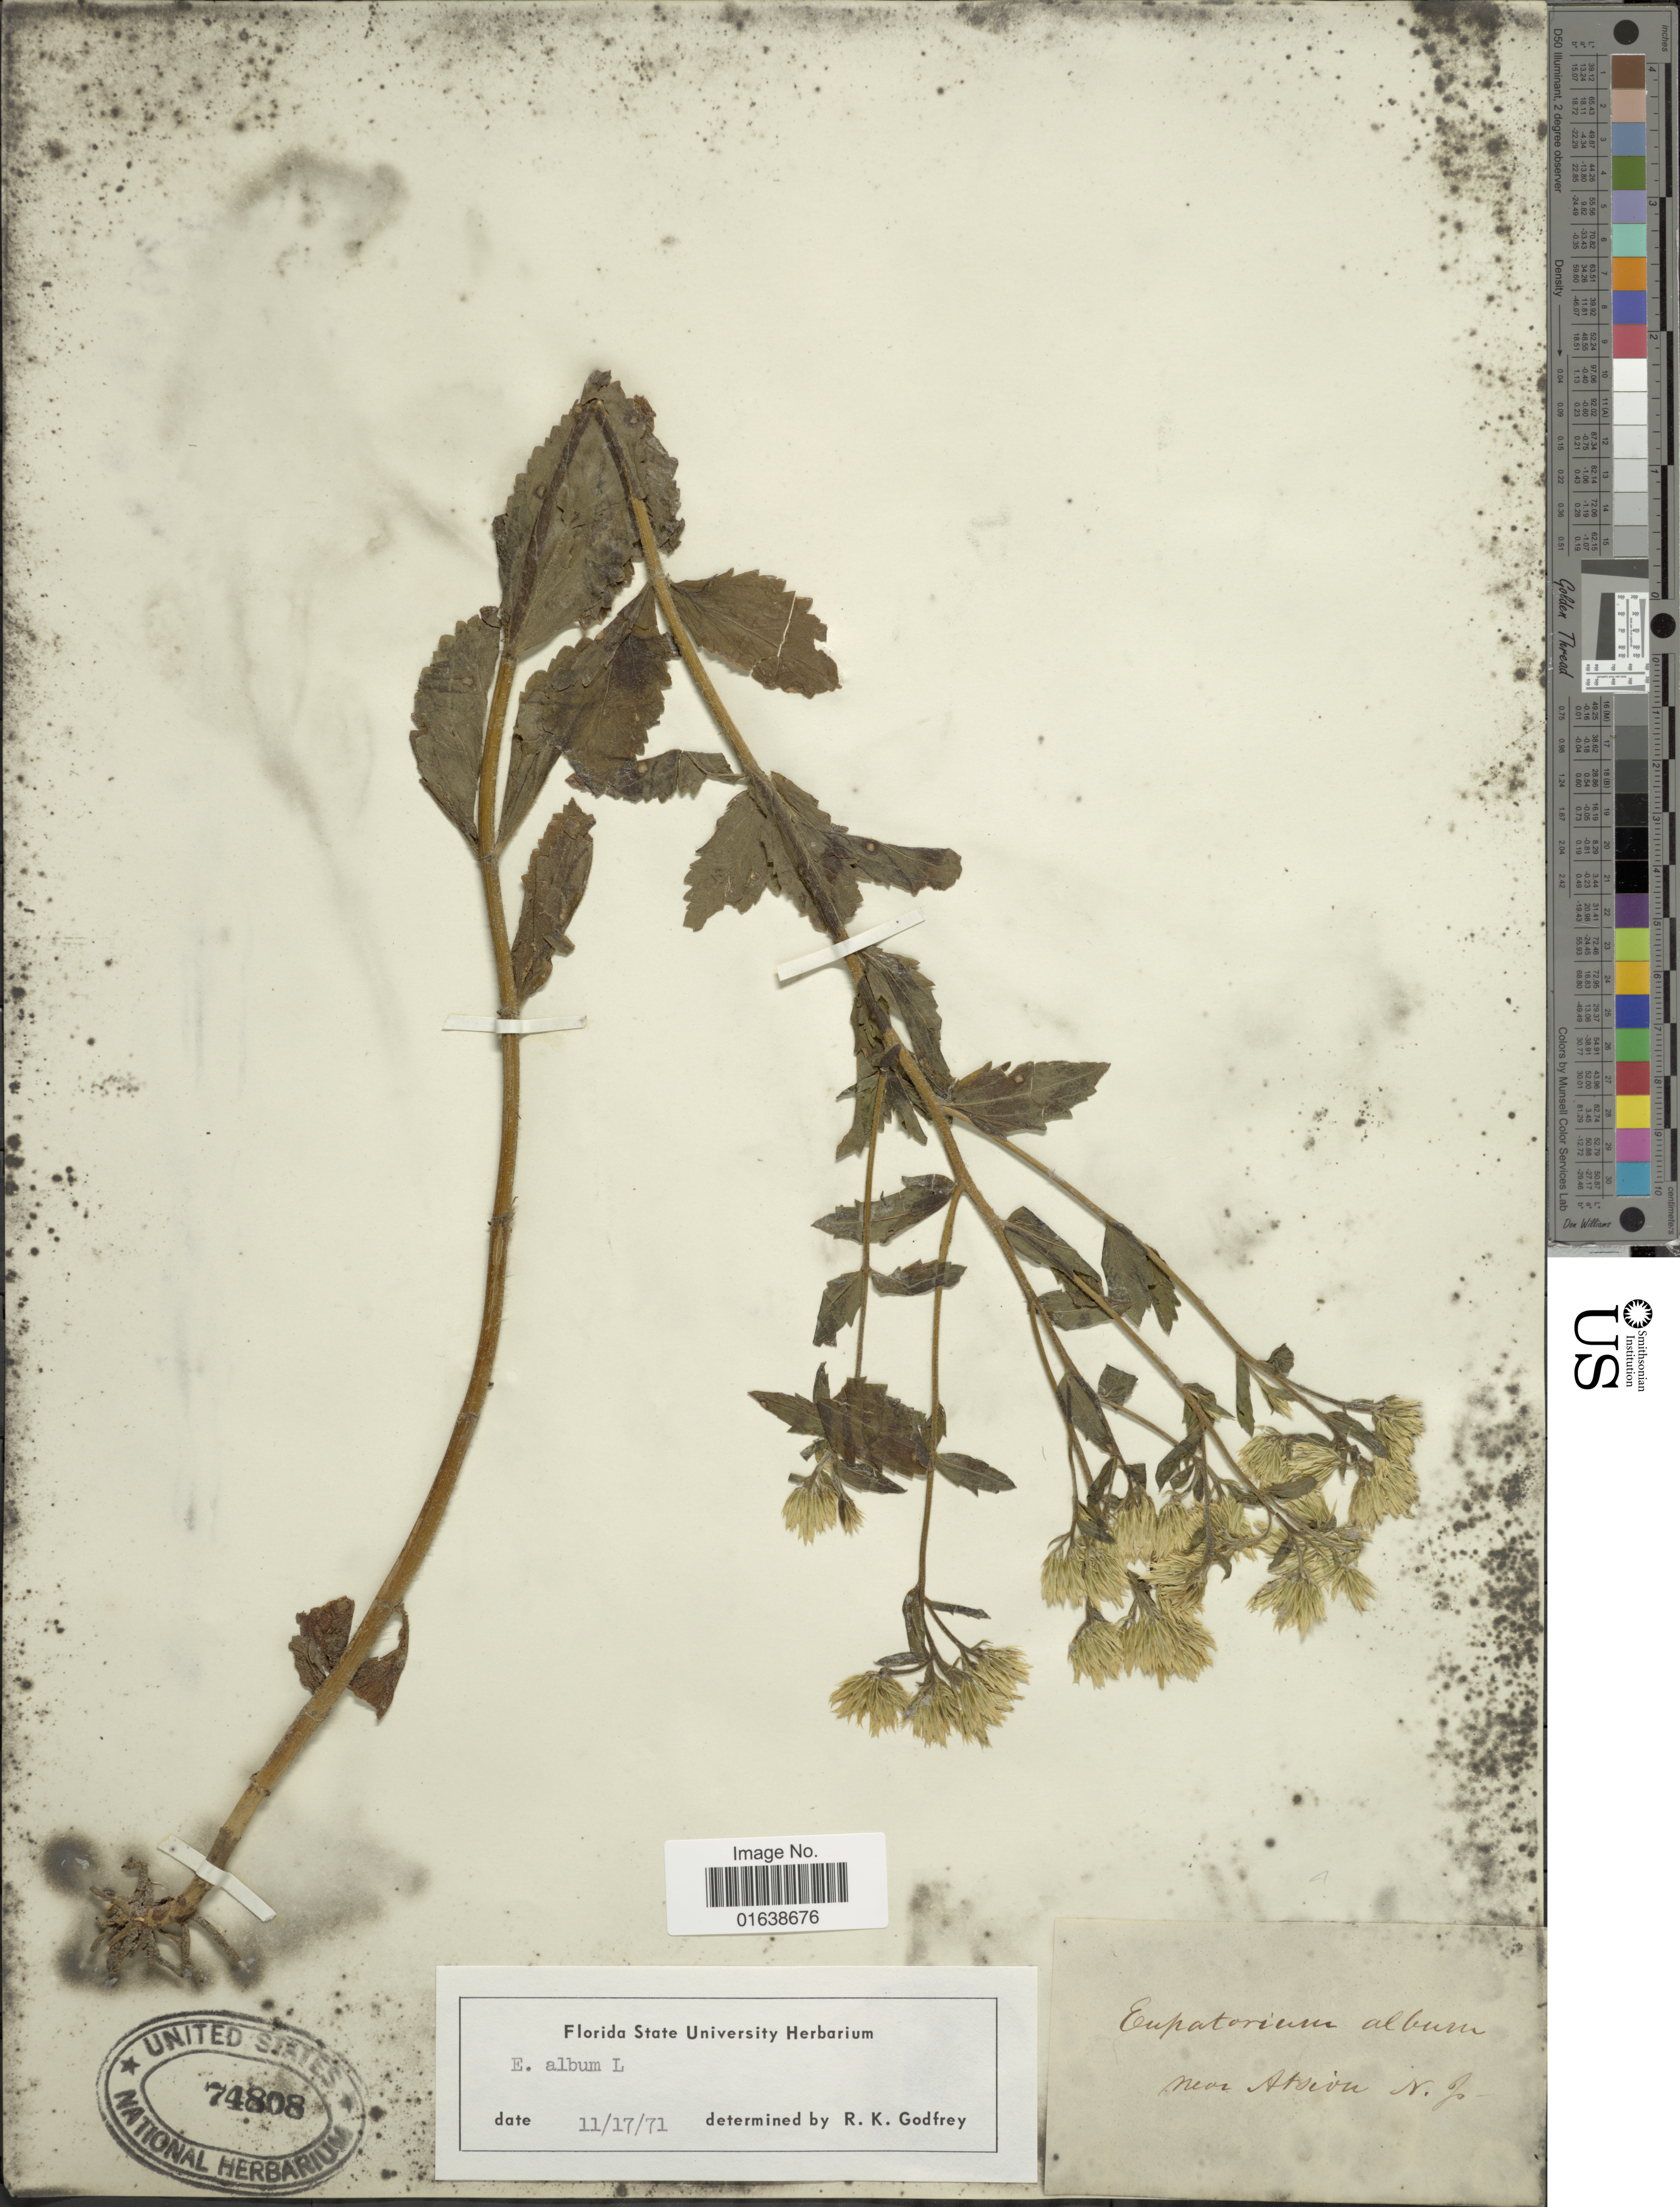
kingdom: Plantae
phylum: Tracheophyta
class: Magnoliopsida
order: Asterales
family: Asteraceae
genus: Eupatorium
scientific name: Eupatorium album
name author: L.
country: United States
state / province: New Jersey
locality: Near Atsion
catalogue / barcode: US 74808